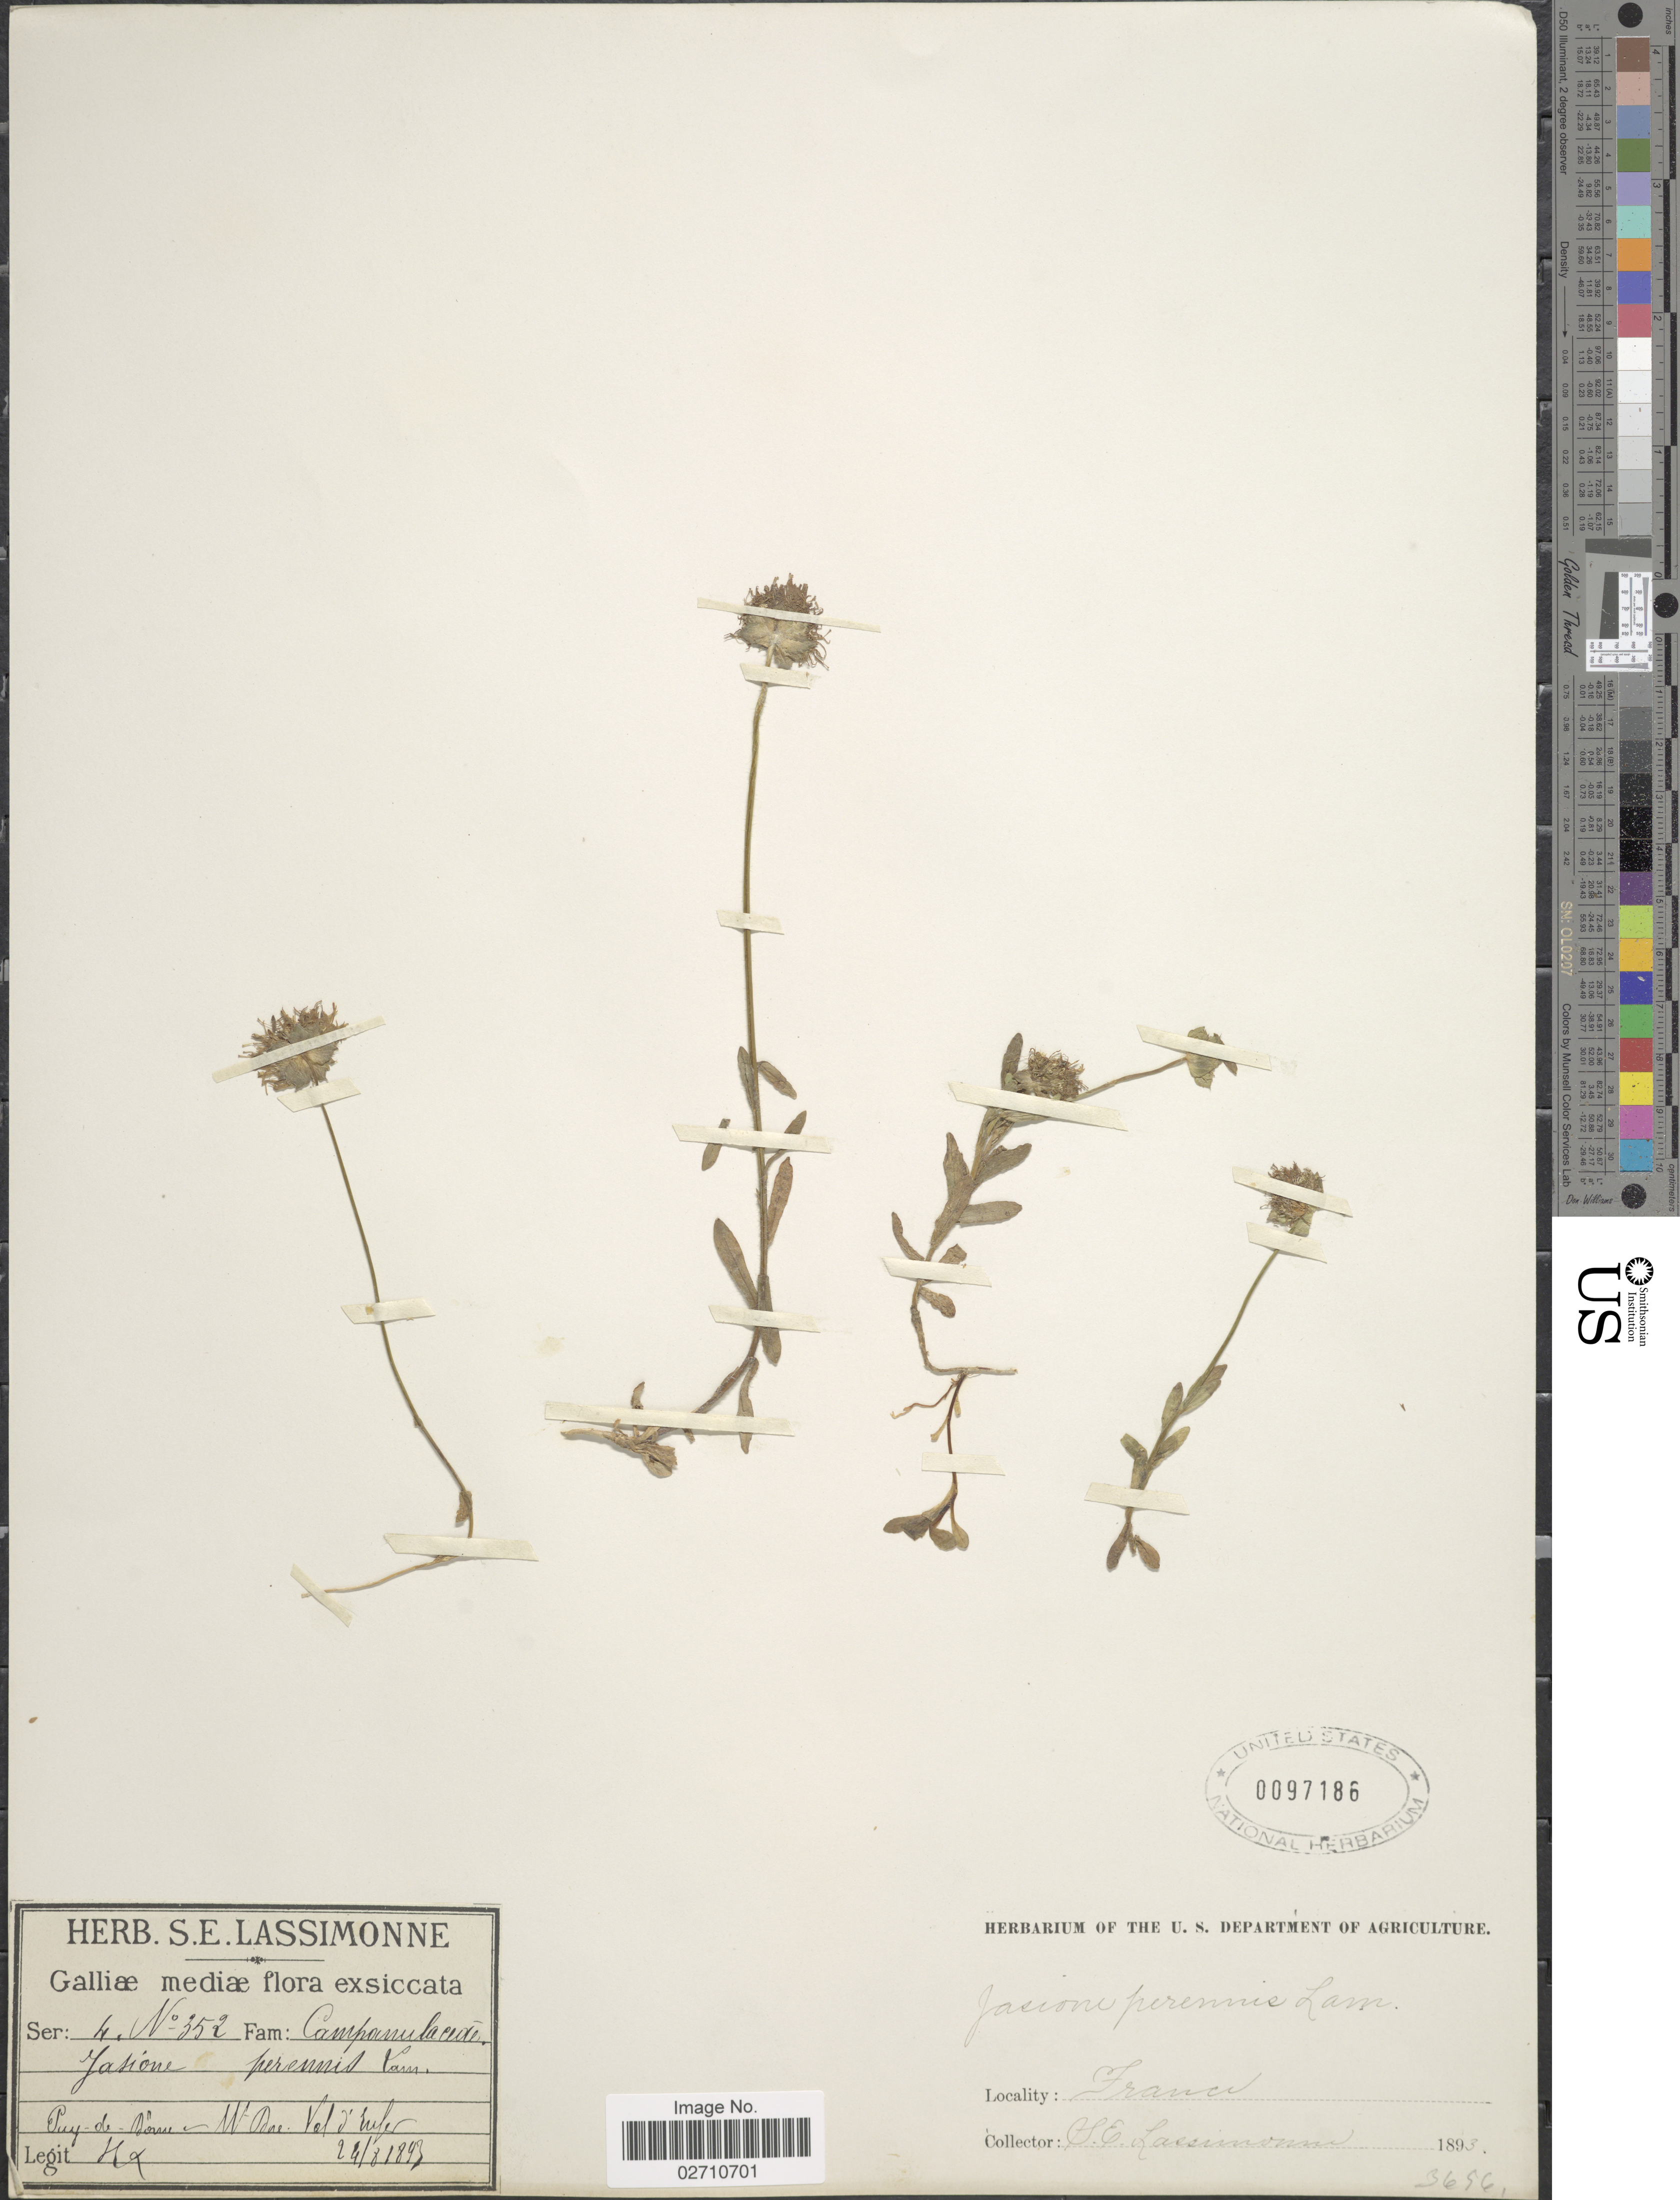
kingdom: Plantae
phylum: Tracheophyta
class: Magnoliopsida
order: Asterales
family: Campanulaceae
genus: Jasione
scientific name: Jasione perennis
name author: (L. f.) Lam.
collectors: S. Lassimonne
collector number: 352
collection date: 1893-08-24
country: France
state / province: Auvergne-Rhône-Alpes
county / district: Puy-de-Dôme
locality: Galliæ [France]. Puy-de-Dôme - Mt. Dore [Mont Dore], Val d'Enfer.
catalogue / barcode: US 97186